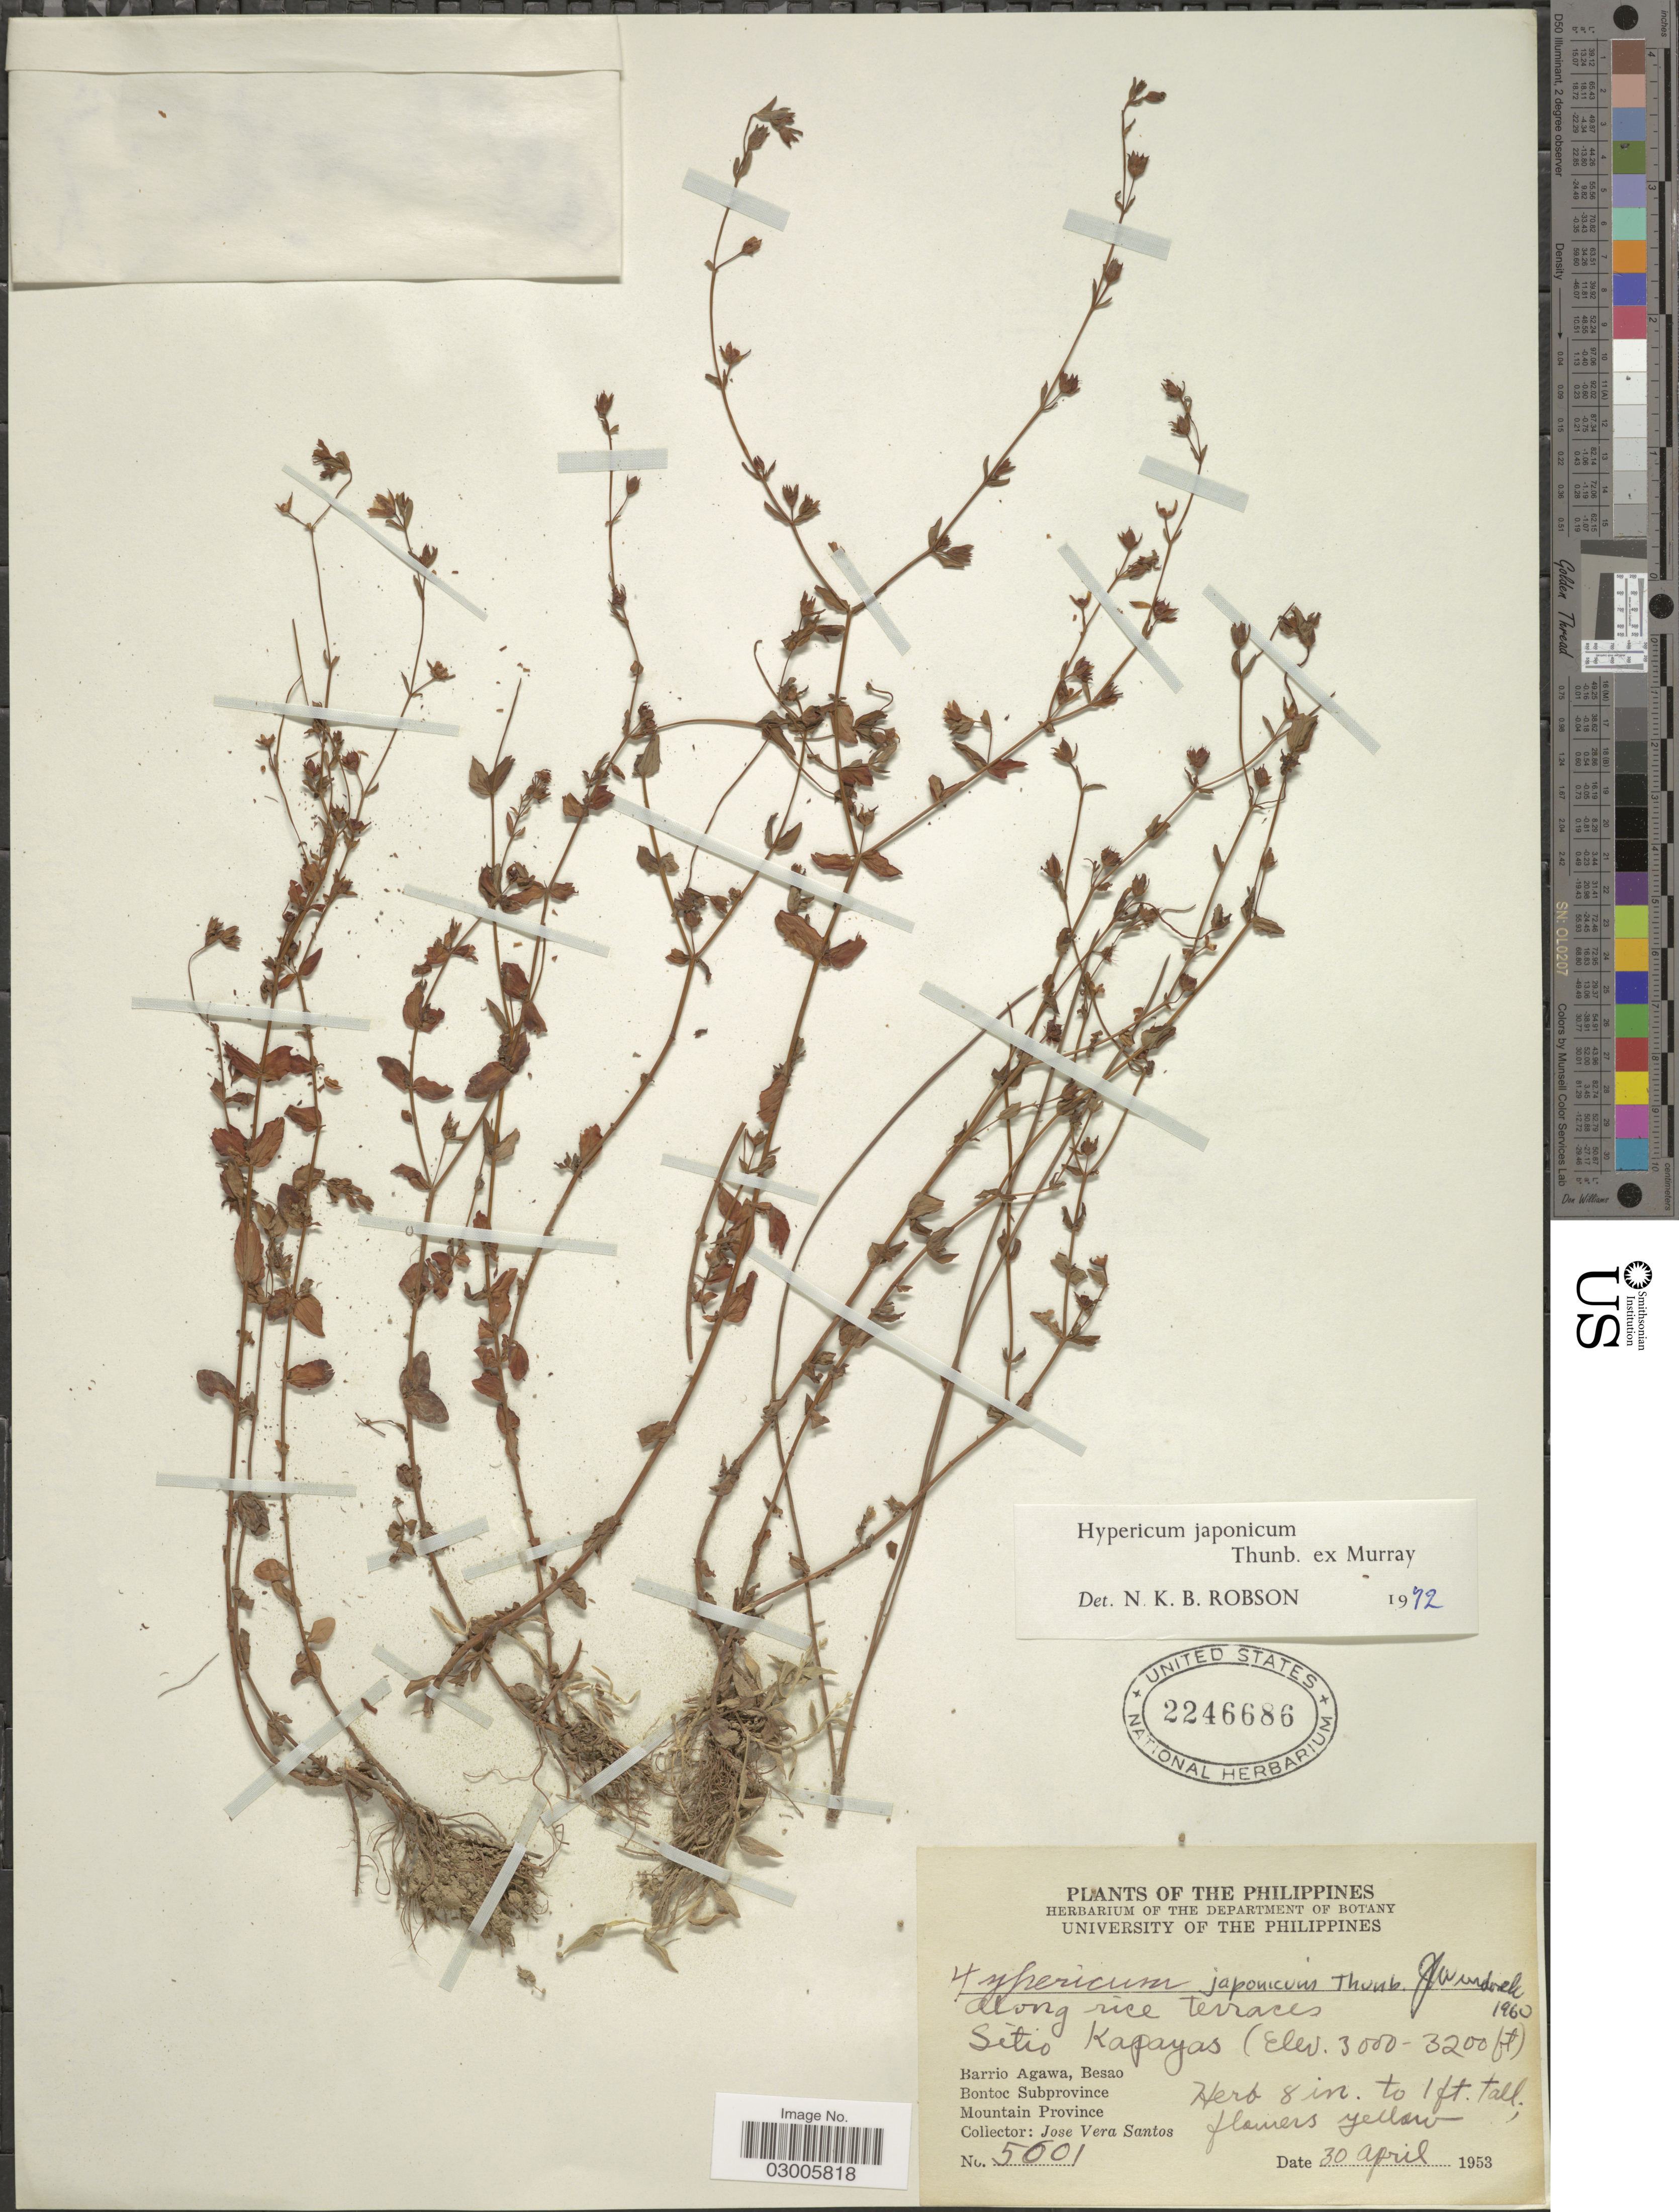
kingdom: Plantae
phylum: Tracheophyta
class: Magnoliopsida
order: Malpighiales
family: Hypericaceae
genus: Hypericum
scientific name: Hypericum japonicum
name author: Thunb.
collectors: J. Santos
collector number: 5001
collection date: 1953-04-30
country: Philippines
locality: Sitio Kapayas, Barrio Agawa, Besao, Bontoc Subprovince, Mountain Province.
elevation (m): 914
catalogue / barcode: US 2246686